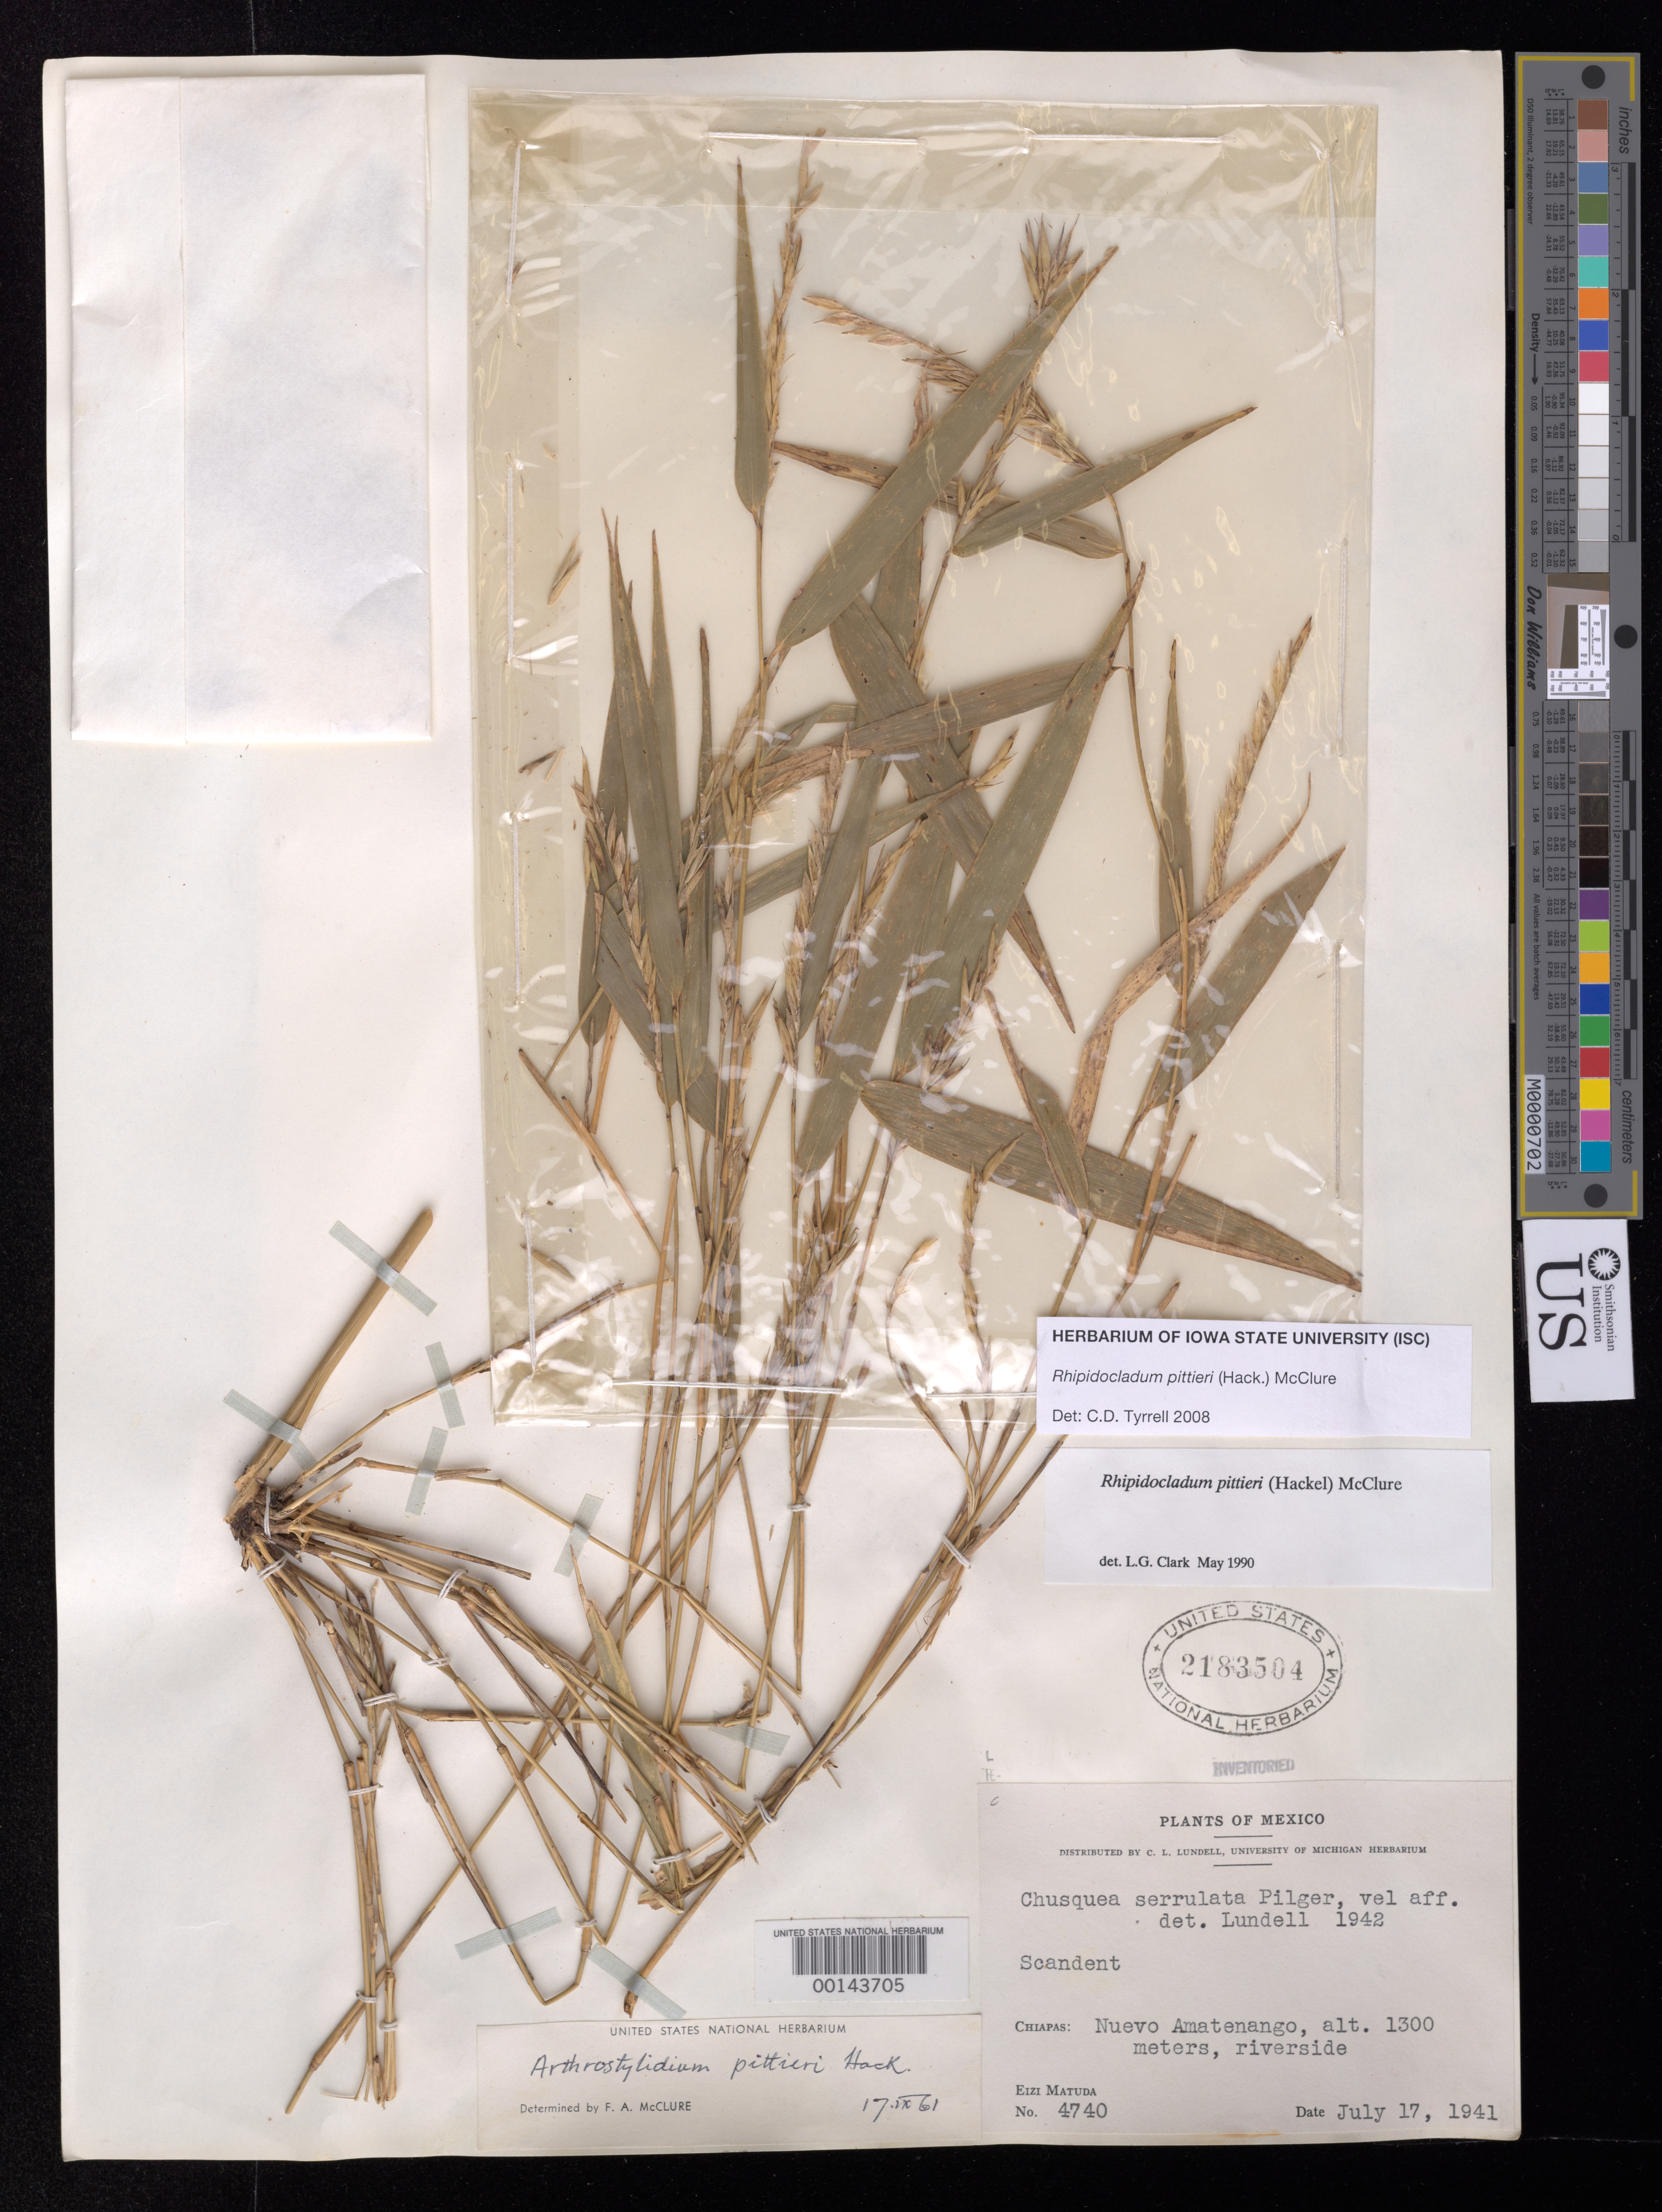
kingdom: Plantae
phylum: Tracheophyta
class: Liliopsida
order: Poales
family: Poaceae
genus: Rhipidocladum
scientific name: Rhipidocladum pittieri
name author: (J. Hack.) McClure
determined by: Tyrrell, C. D.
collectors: E. Matuda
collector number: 4740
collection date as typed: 17 Jul 1941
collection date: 1941-07-17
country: Mexico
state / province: Chiapas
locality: Nuevo Amatenango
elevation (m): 1300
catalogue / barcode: US 2183504